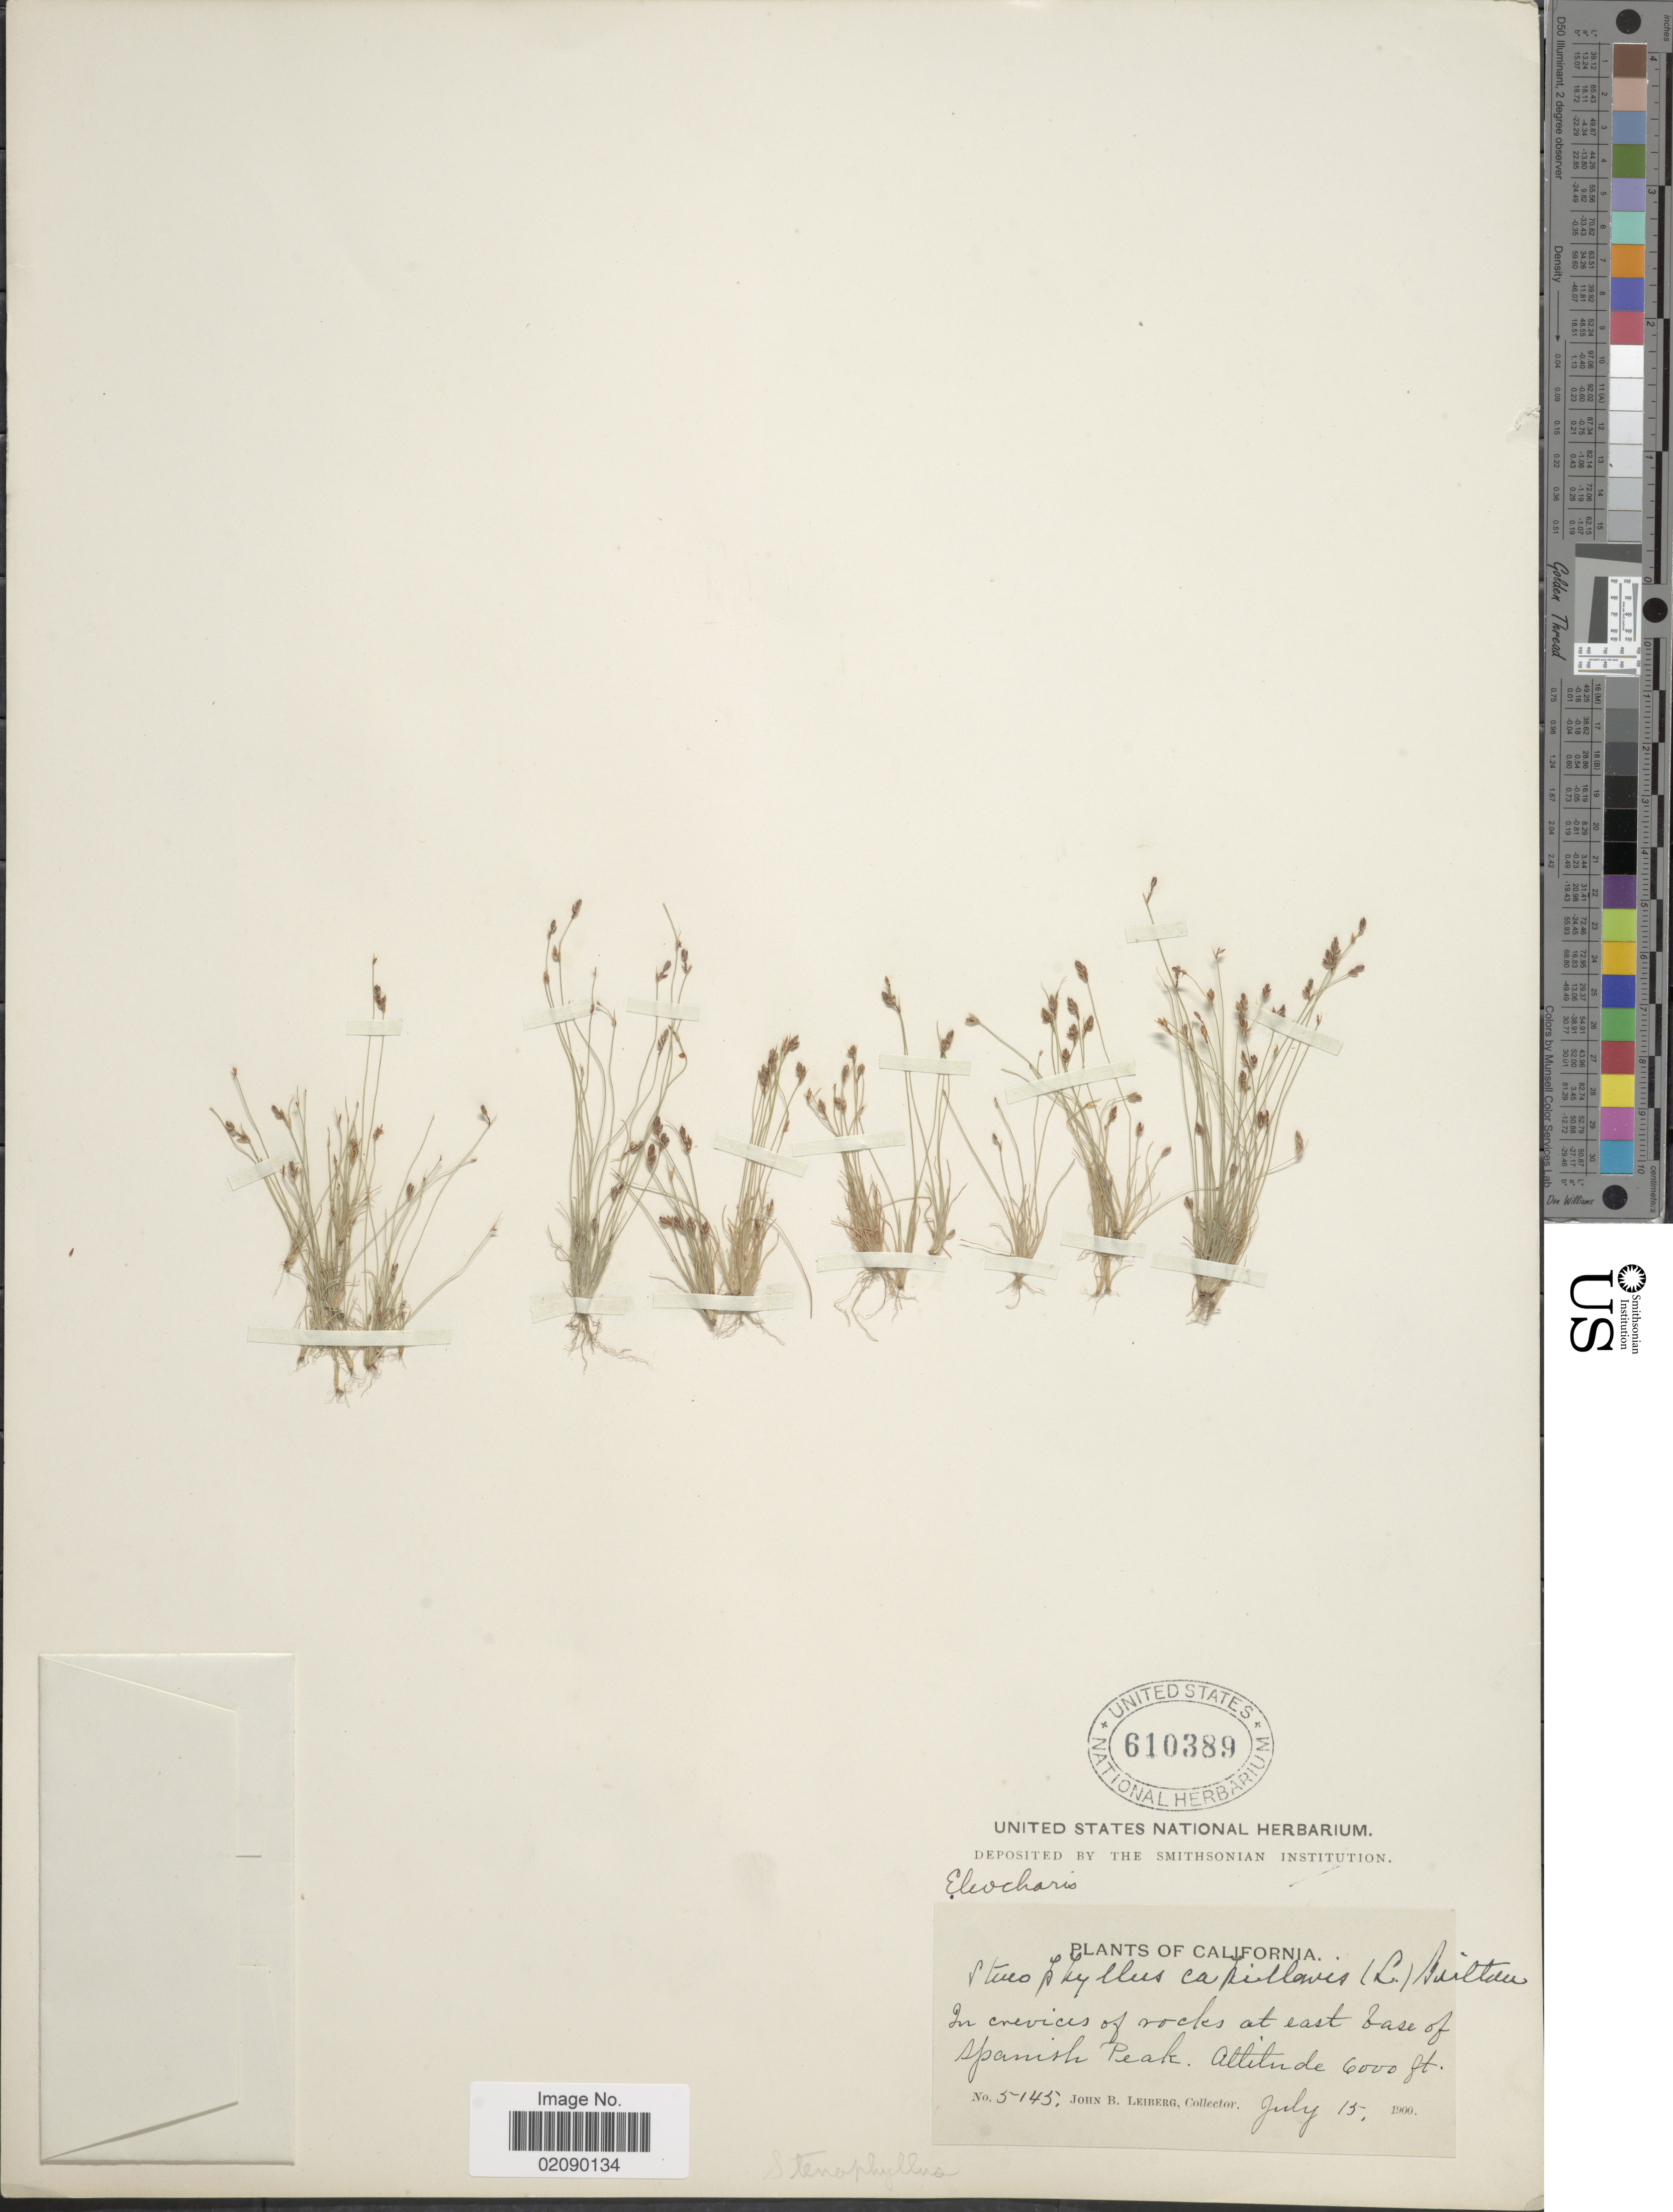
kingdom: Plantae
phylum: Tracheophyta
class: Liliopsida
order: Poales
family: Cyperaceae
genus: Bulbostylis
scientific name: Bulbostylis capillaris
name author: (L.) Kunth ex C.B. Clarke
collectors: J. Leiberg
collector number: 5145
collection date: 1900-07-15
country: United States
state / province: California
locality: In crevices of rocks at east base of spanish Peak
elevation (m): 1829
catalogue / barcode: US 610389